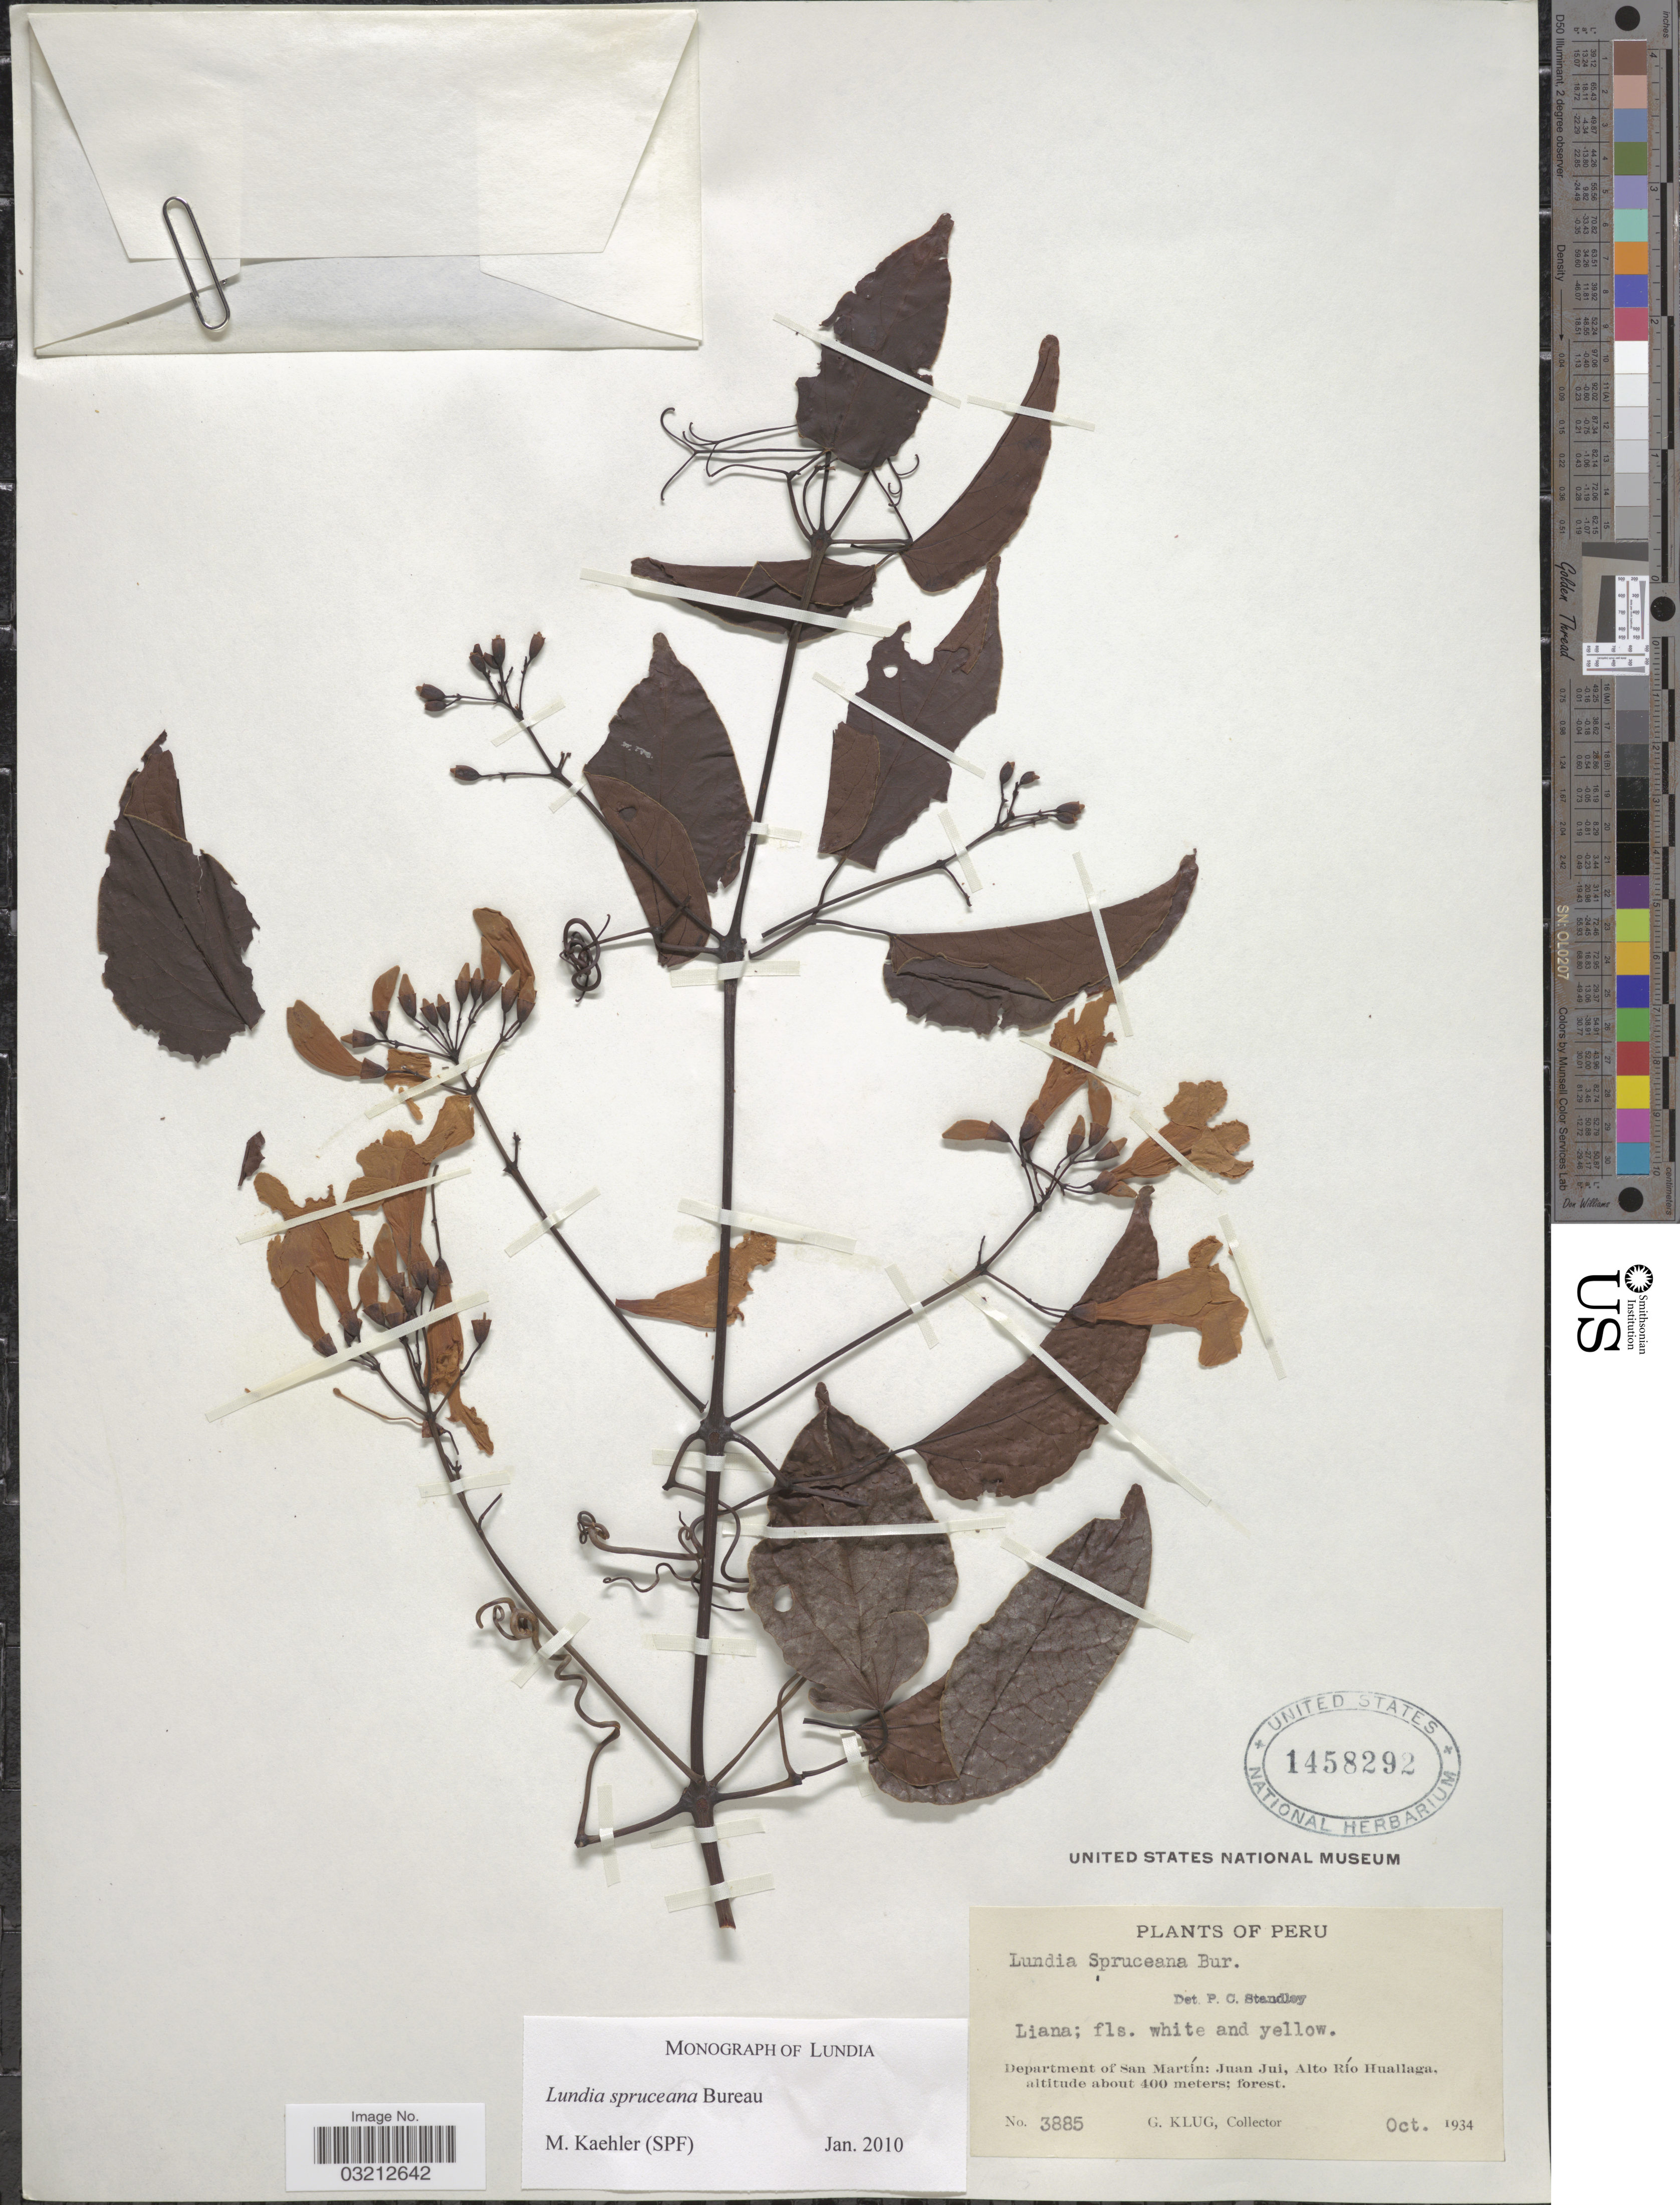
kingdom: Plantae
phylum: Tracheophyta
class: Magnoliopsida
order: Lamiales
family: Bignoniaceae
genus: Lundia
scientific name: Lundia spruceana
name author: Bureau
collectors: G. Klug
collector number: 3885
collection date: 1934-10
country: Peru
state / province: San Martín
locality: Department of San Martín: Juan Jui, Alto Río Huallaga.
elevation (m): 400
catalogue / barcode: US 1458292